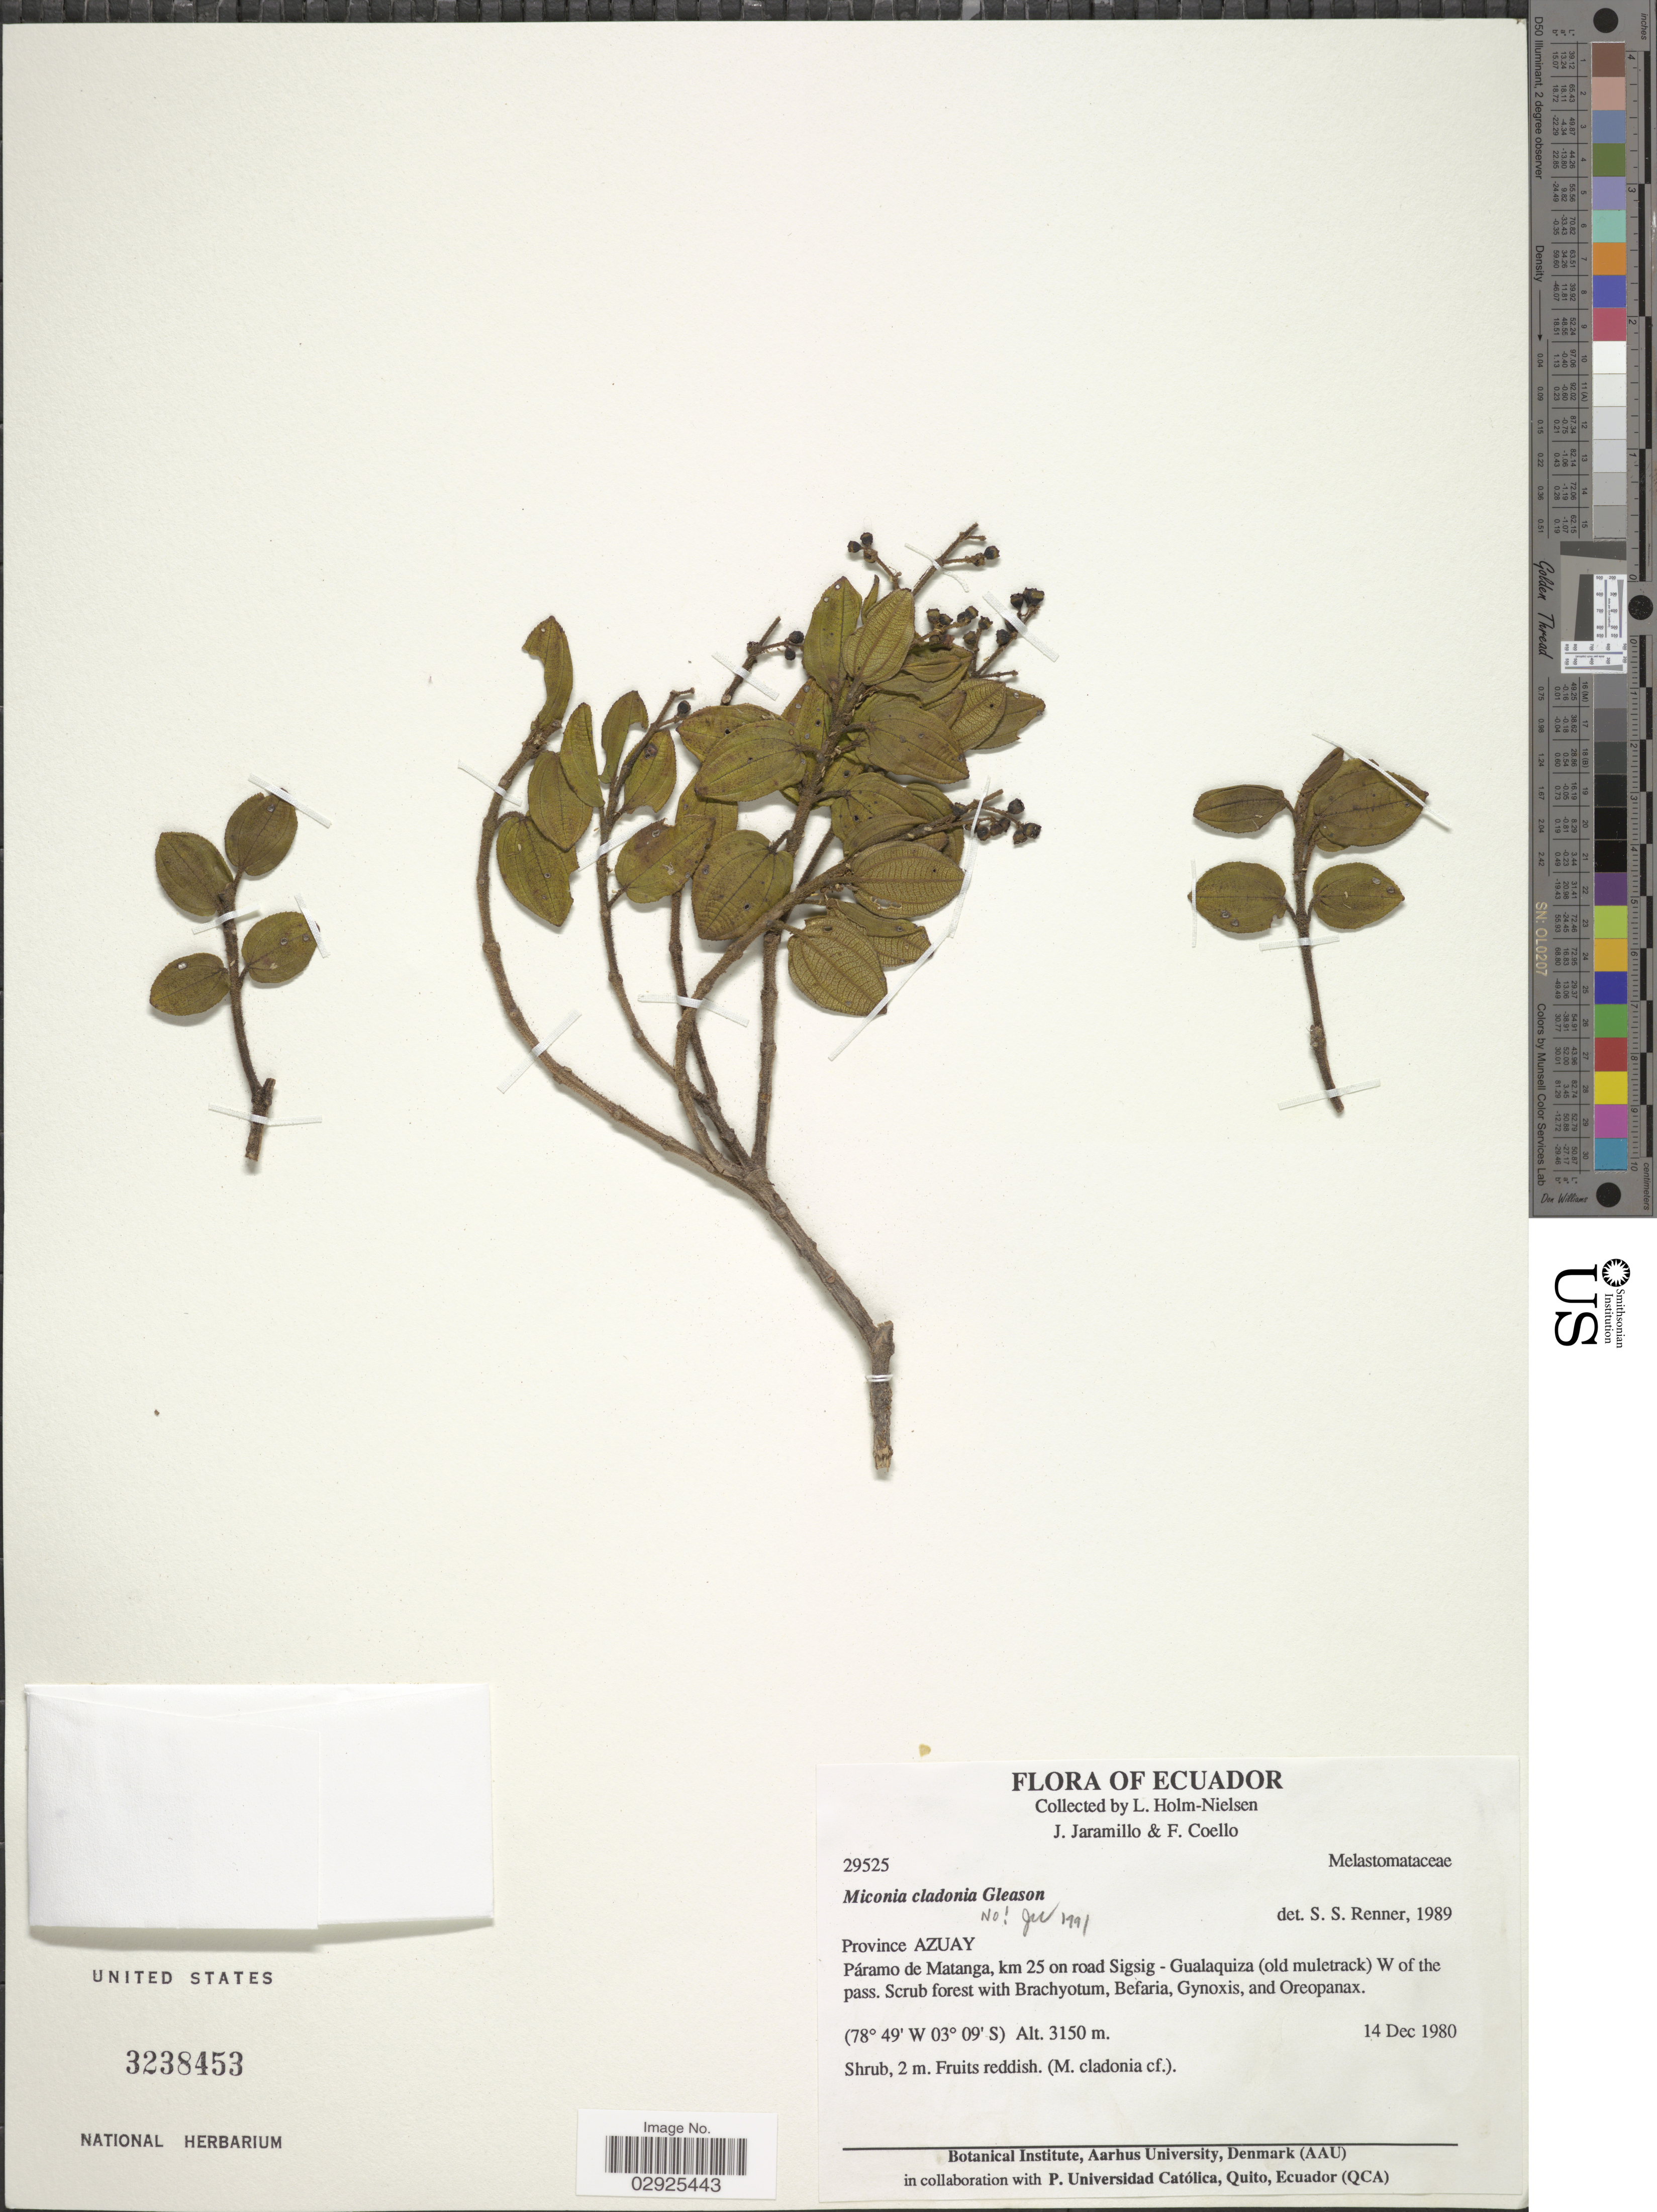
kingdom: Plantae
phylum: Tracheophyta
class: Magnoliopsida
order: Myrtales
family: Melastomataceae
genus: Miconia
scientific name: Miconia sp.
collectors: L. Holm-Nielsen, J. Jaramillo & F. Coello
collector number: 29525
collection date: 1980-12-14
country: Ecuador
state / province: Azuay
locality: Province Azuay, Páramo de Matanga, km 25 on road Sigsig - Gualaquiza (old muletrack) W of the pass.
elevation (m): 3150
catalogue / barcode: US 3238453